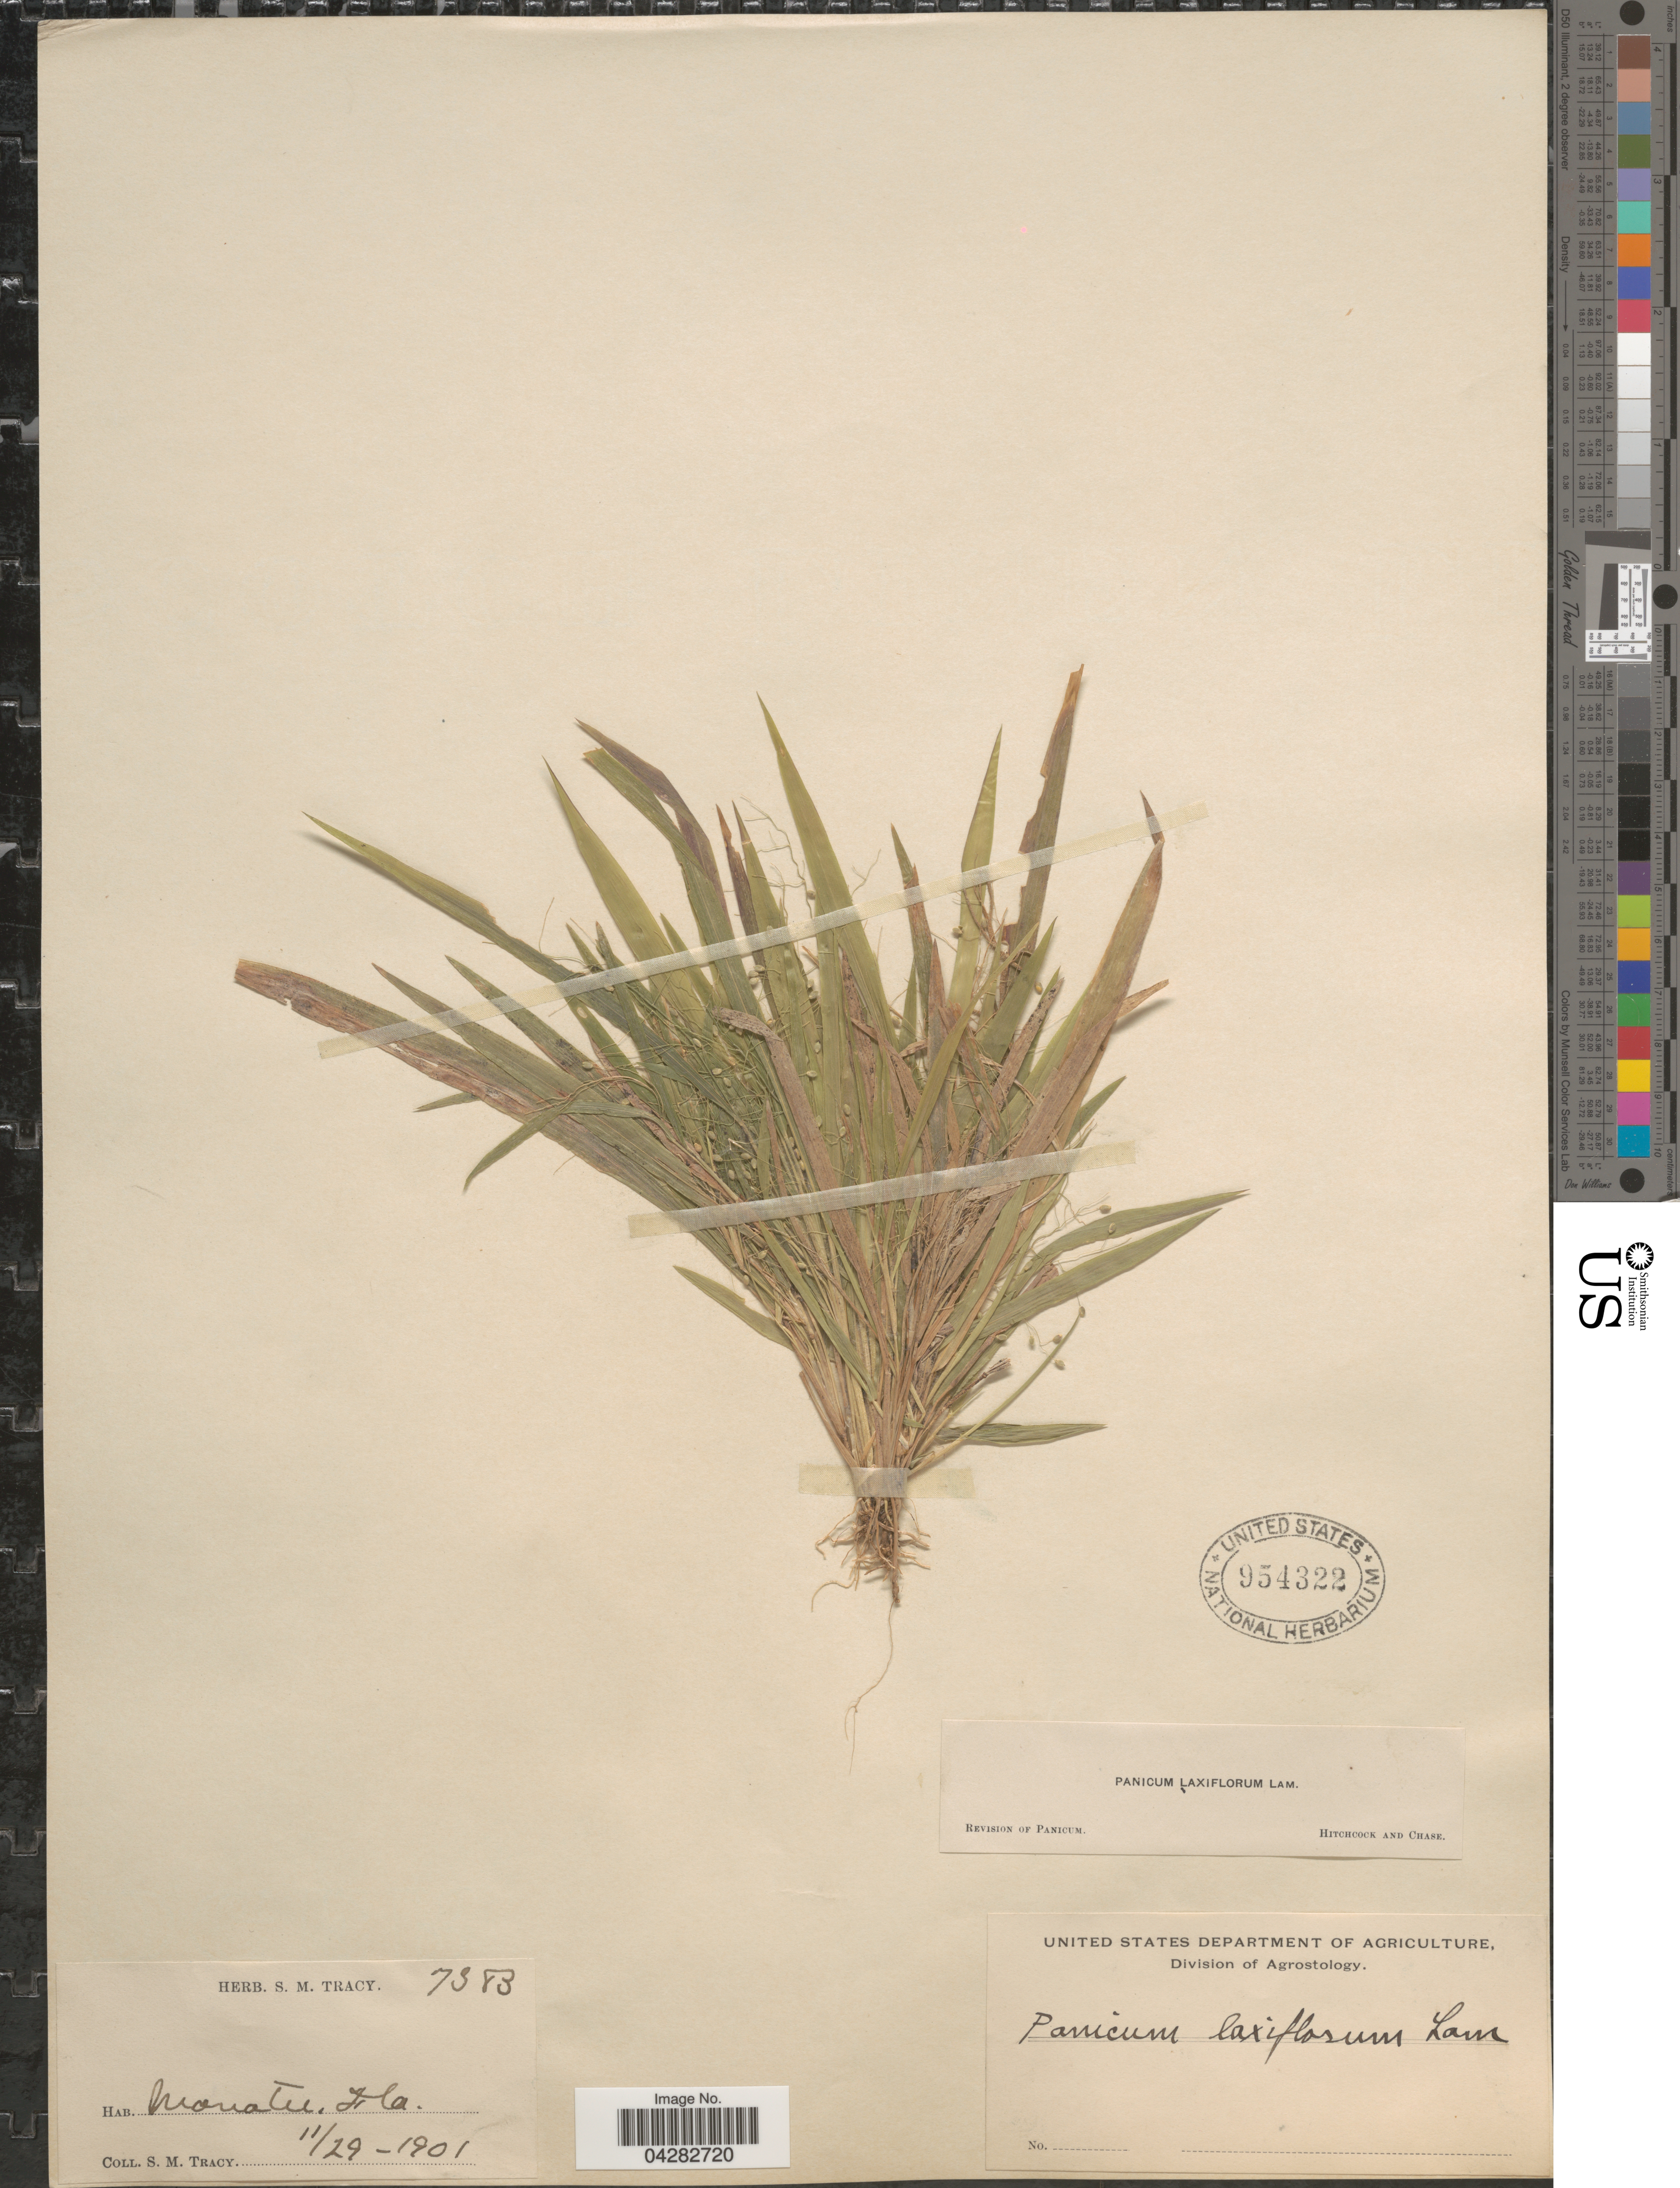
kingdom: Plantae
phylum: Tracheophyta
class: Liliopsida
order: Poales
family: Poaceae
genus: Dichanthelium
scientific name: Dichanthelium laxiflorum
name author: (Lam.) Gould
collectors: S. M. Tracy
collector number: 7383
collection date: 1901-11-29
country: United States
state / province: Florida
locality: Manatee.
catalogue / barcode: US 954322